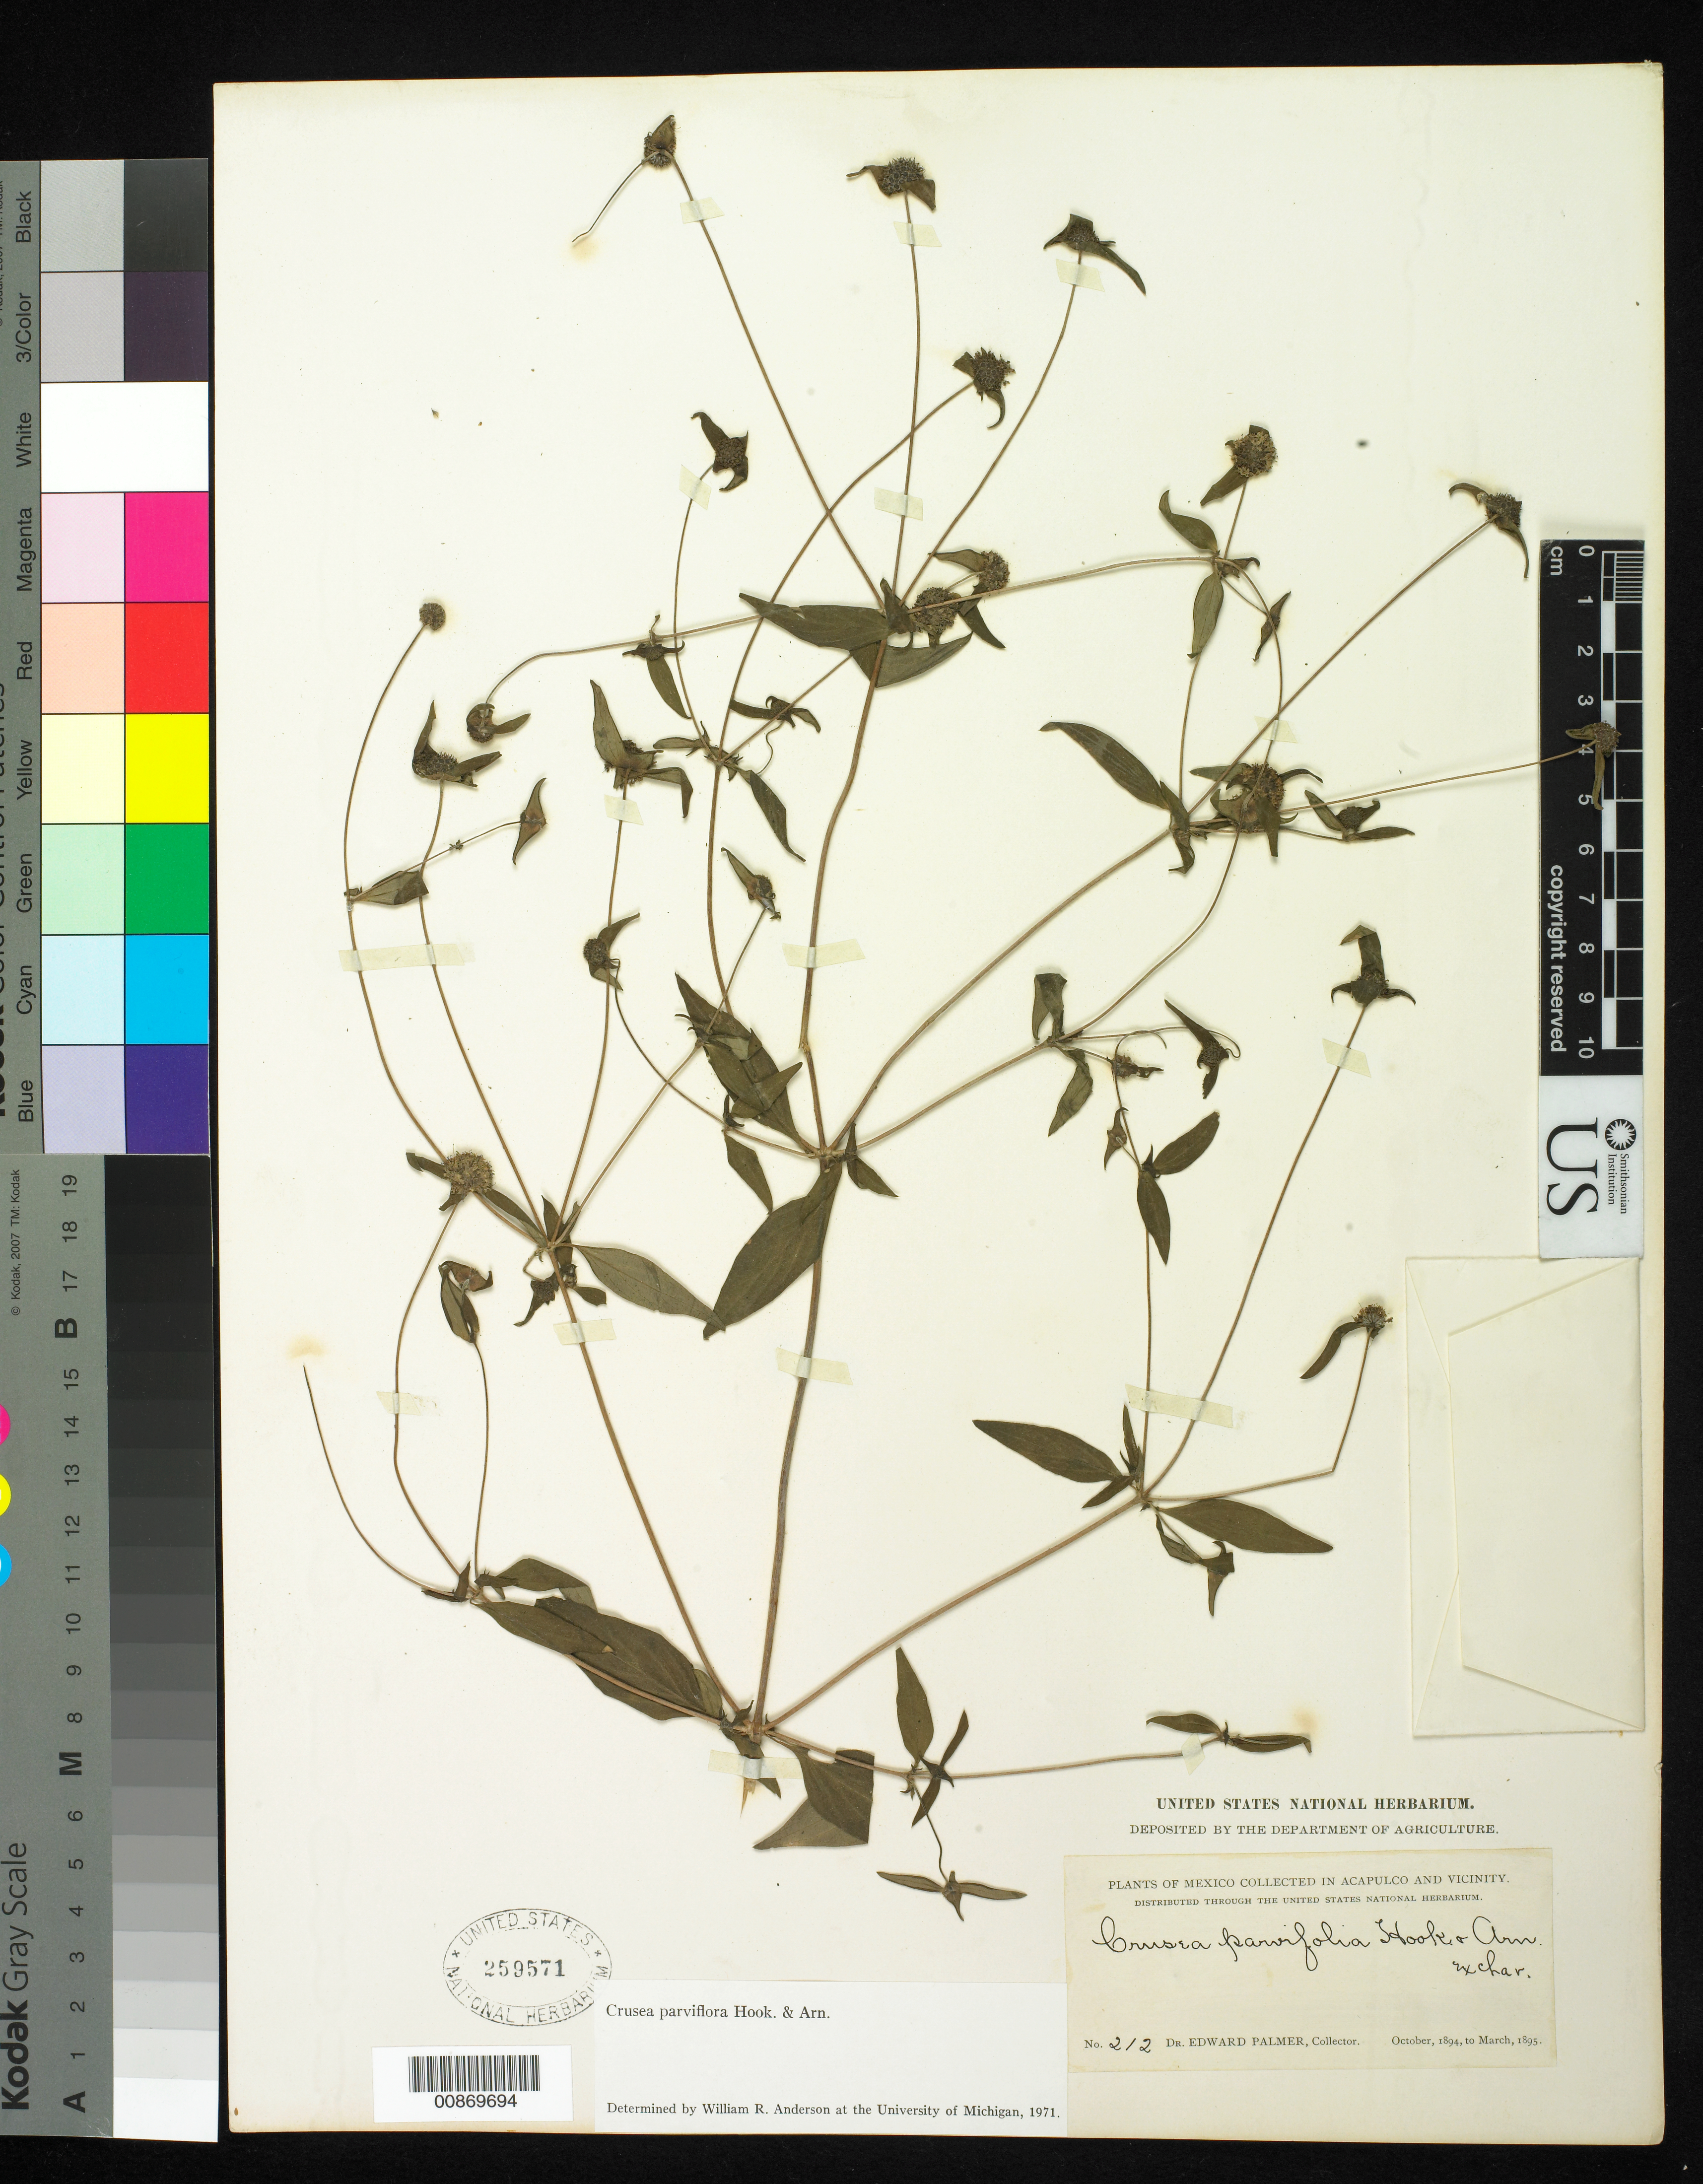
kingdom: Plantae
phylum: Tracheophyta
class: Magnoliopsida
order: Gentianales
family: Rubiaceae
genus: Crusea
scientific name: Crusea parviflora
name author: Hook. & Arn.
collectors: E. Palmer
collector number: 212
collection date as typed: Oct 1894 to -- Mar 1895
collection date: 1894-10/1895-03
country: Mexico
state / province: Guerrero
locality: Acapulco, Guerrero and vicinity.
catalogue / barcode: US 259571